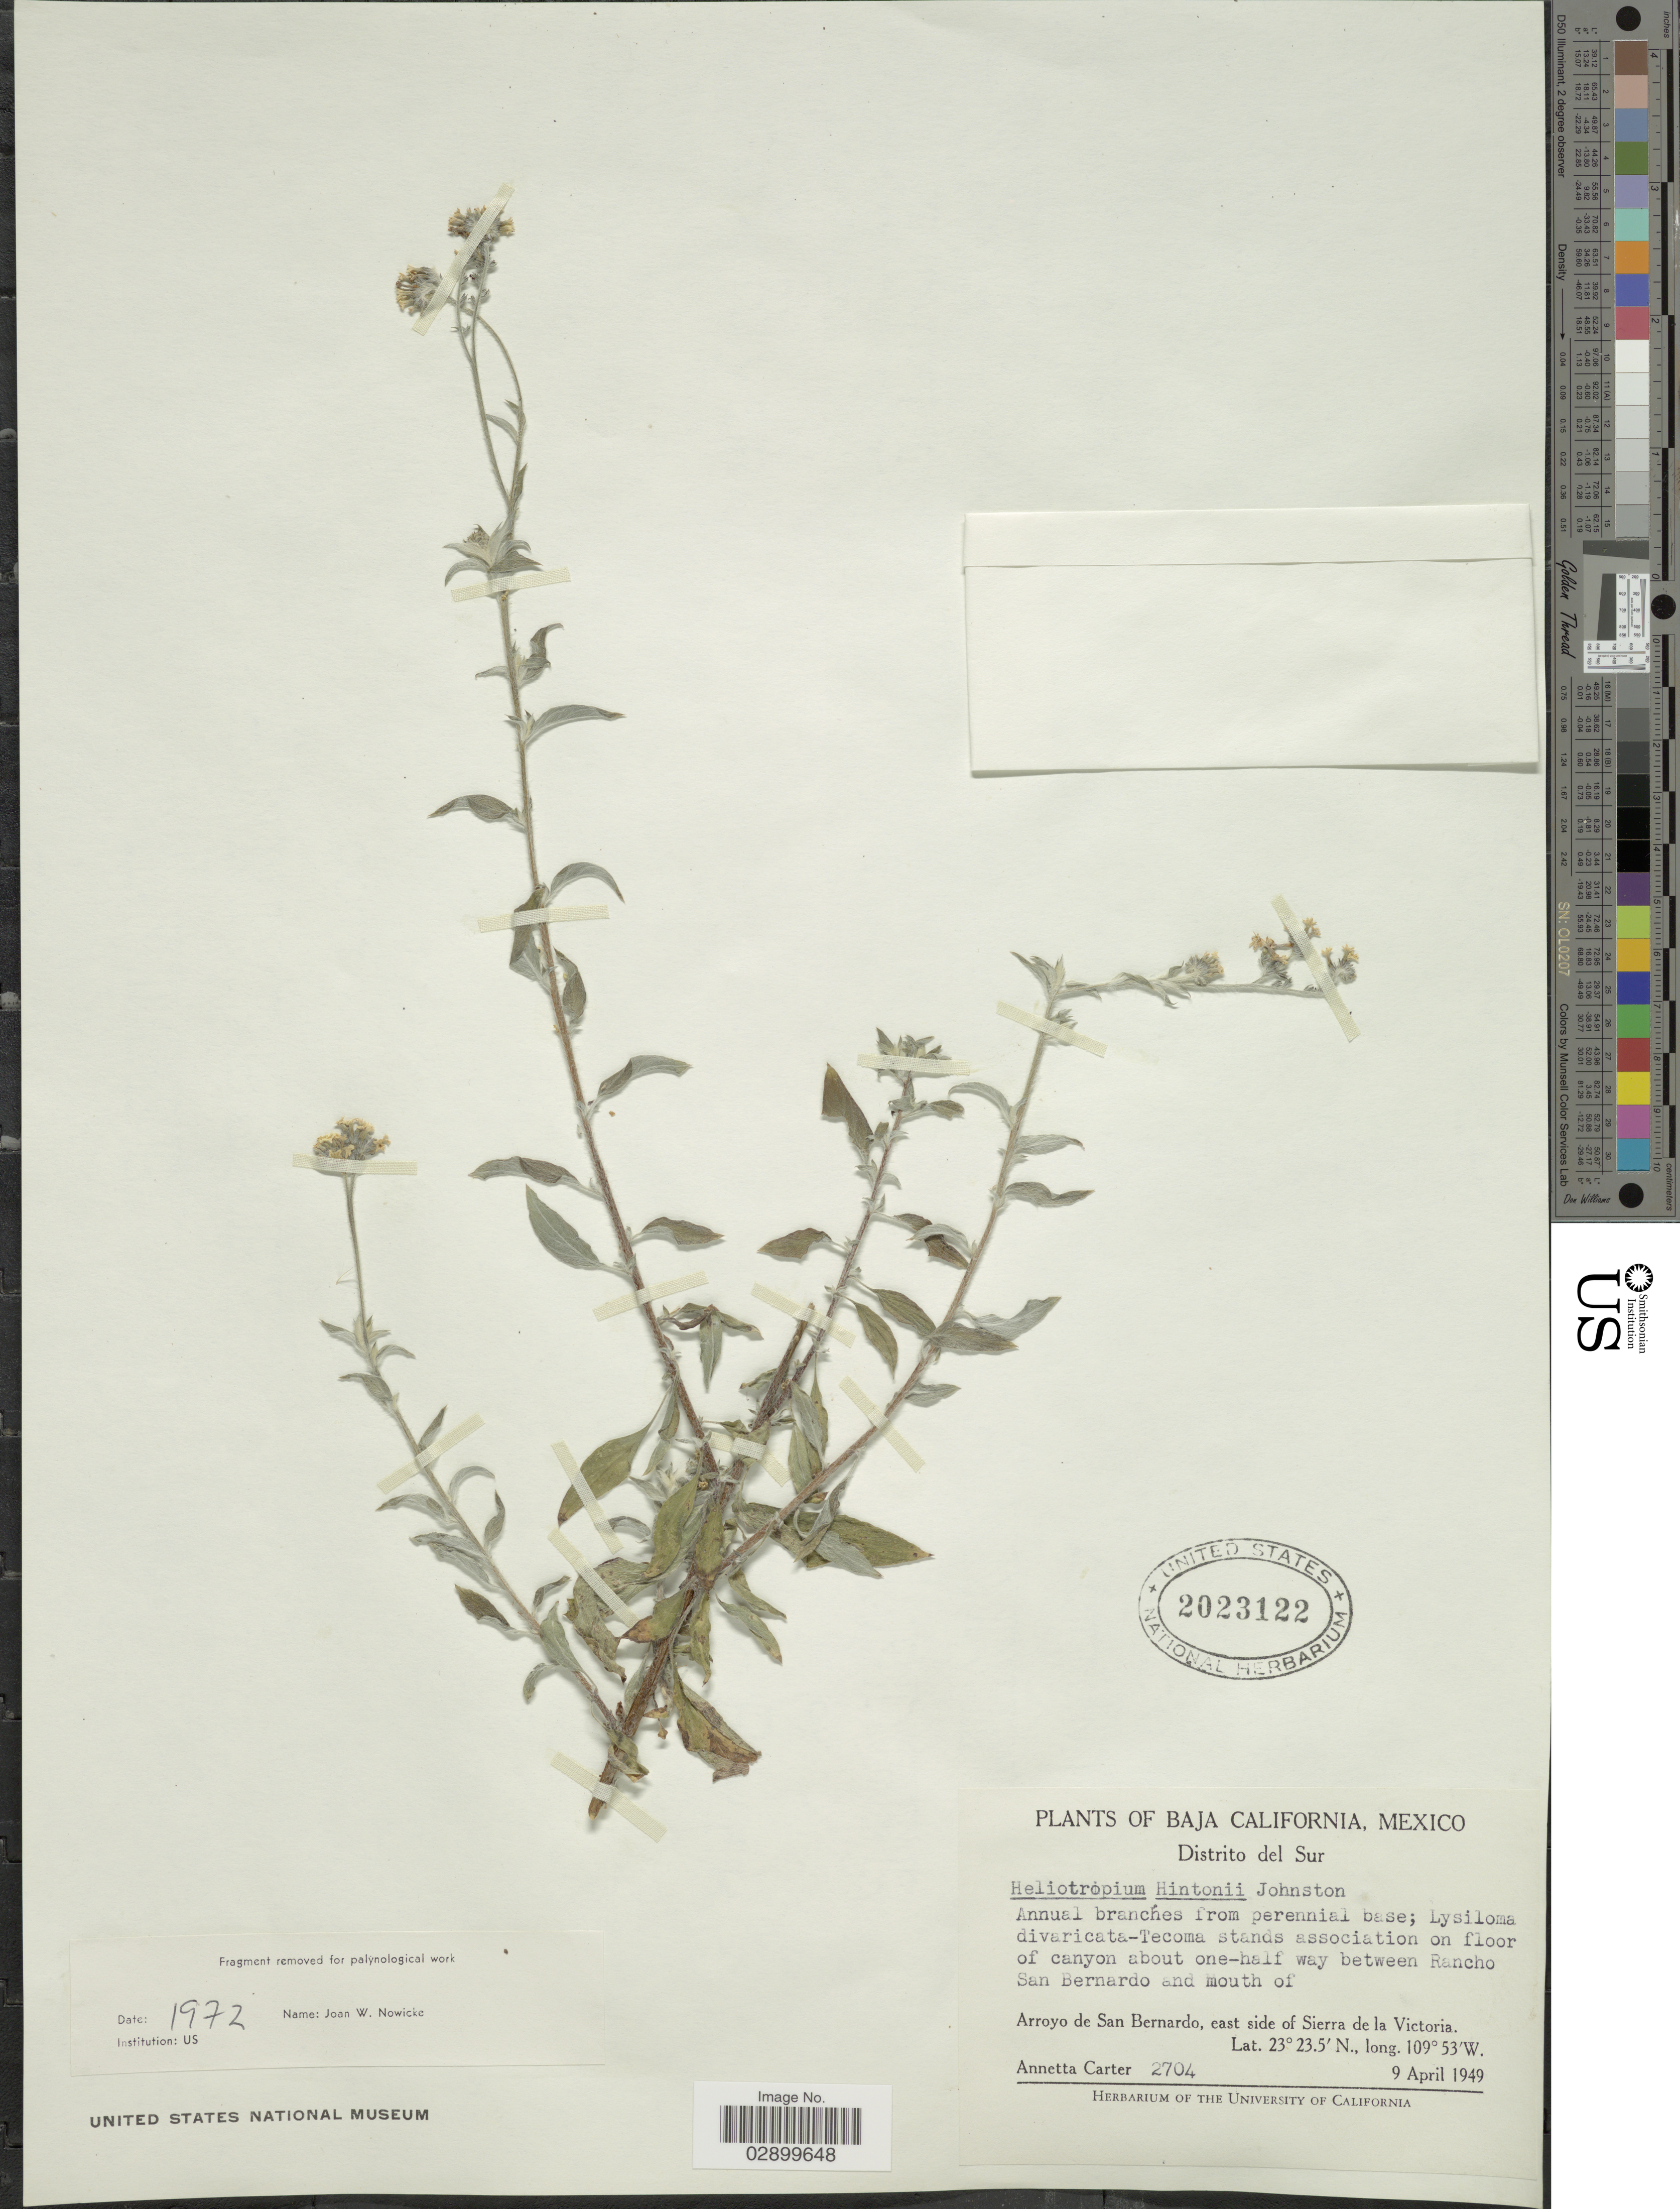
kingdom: Plantae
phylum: Tracheophyta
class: Magnoliopsida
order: Boraginales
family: Heliotropiaceae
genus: Heliotropium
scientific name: Heliotropium hintonii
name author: (I.M. Johnst.) I.M. Johnst.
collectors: A. Carter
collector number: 2704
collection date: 1949-04-09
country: Mexico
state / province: Baja California Sur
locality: Distrito del Sur, on floor of canyon about one-half way between Rancho San Bernardo and mouth of Arroyo de San Bernardo, East side of Sierra de la Victoria.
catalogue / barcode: US 2023122